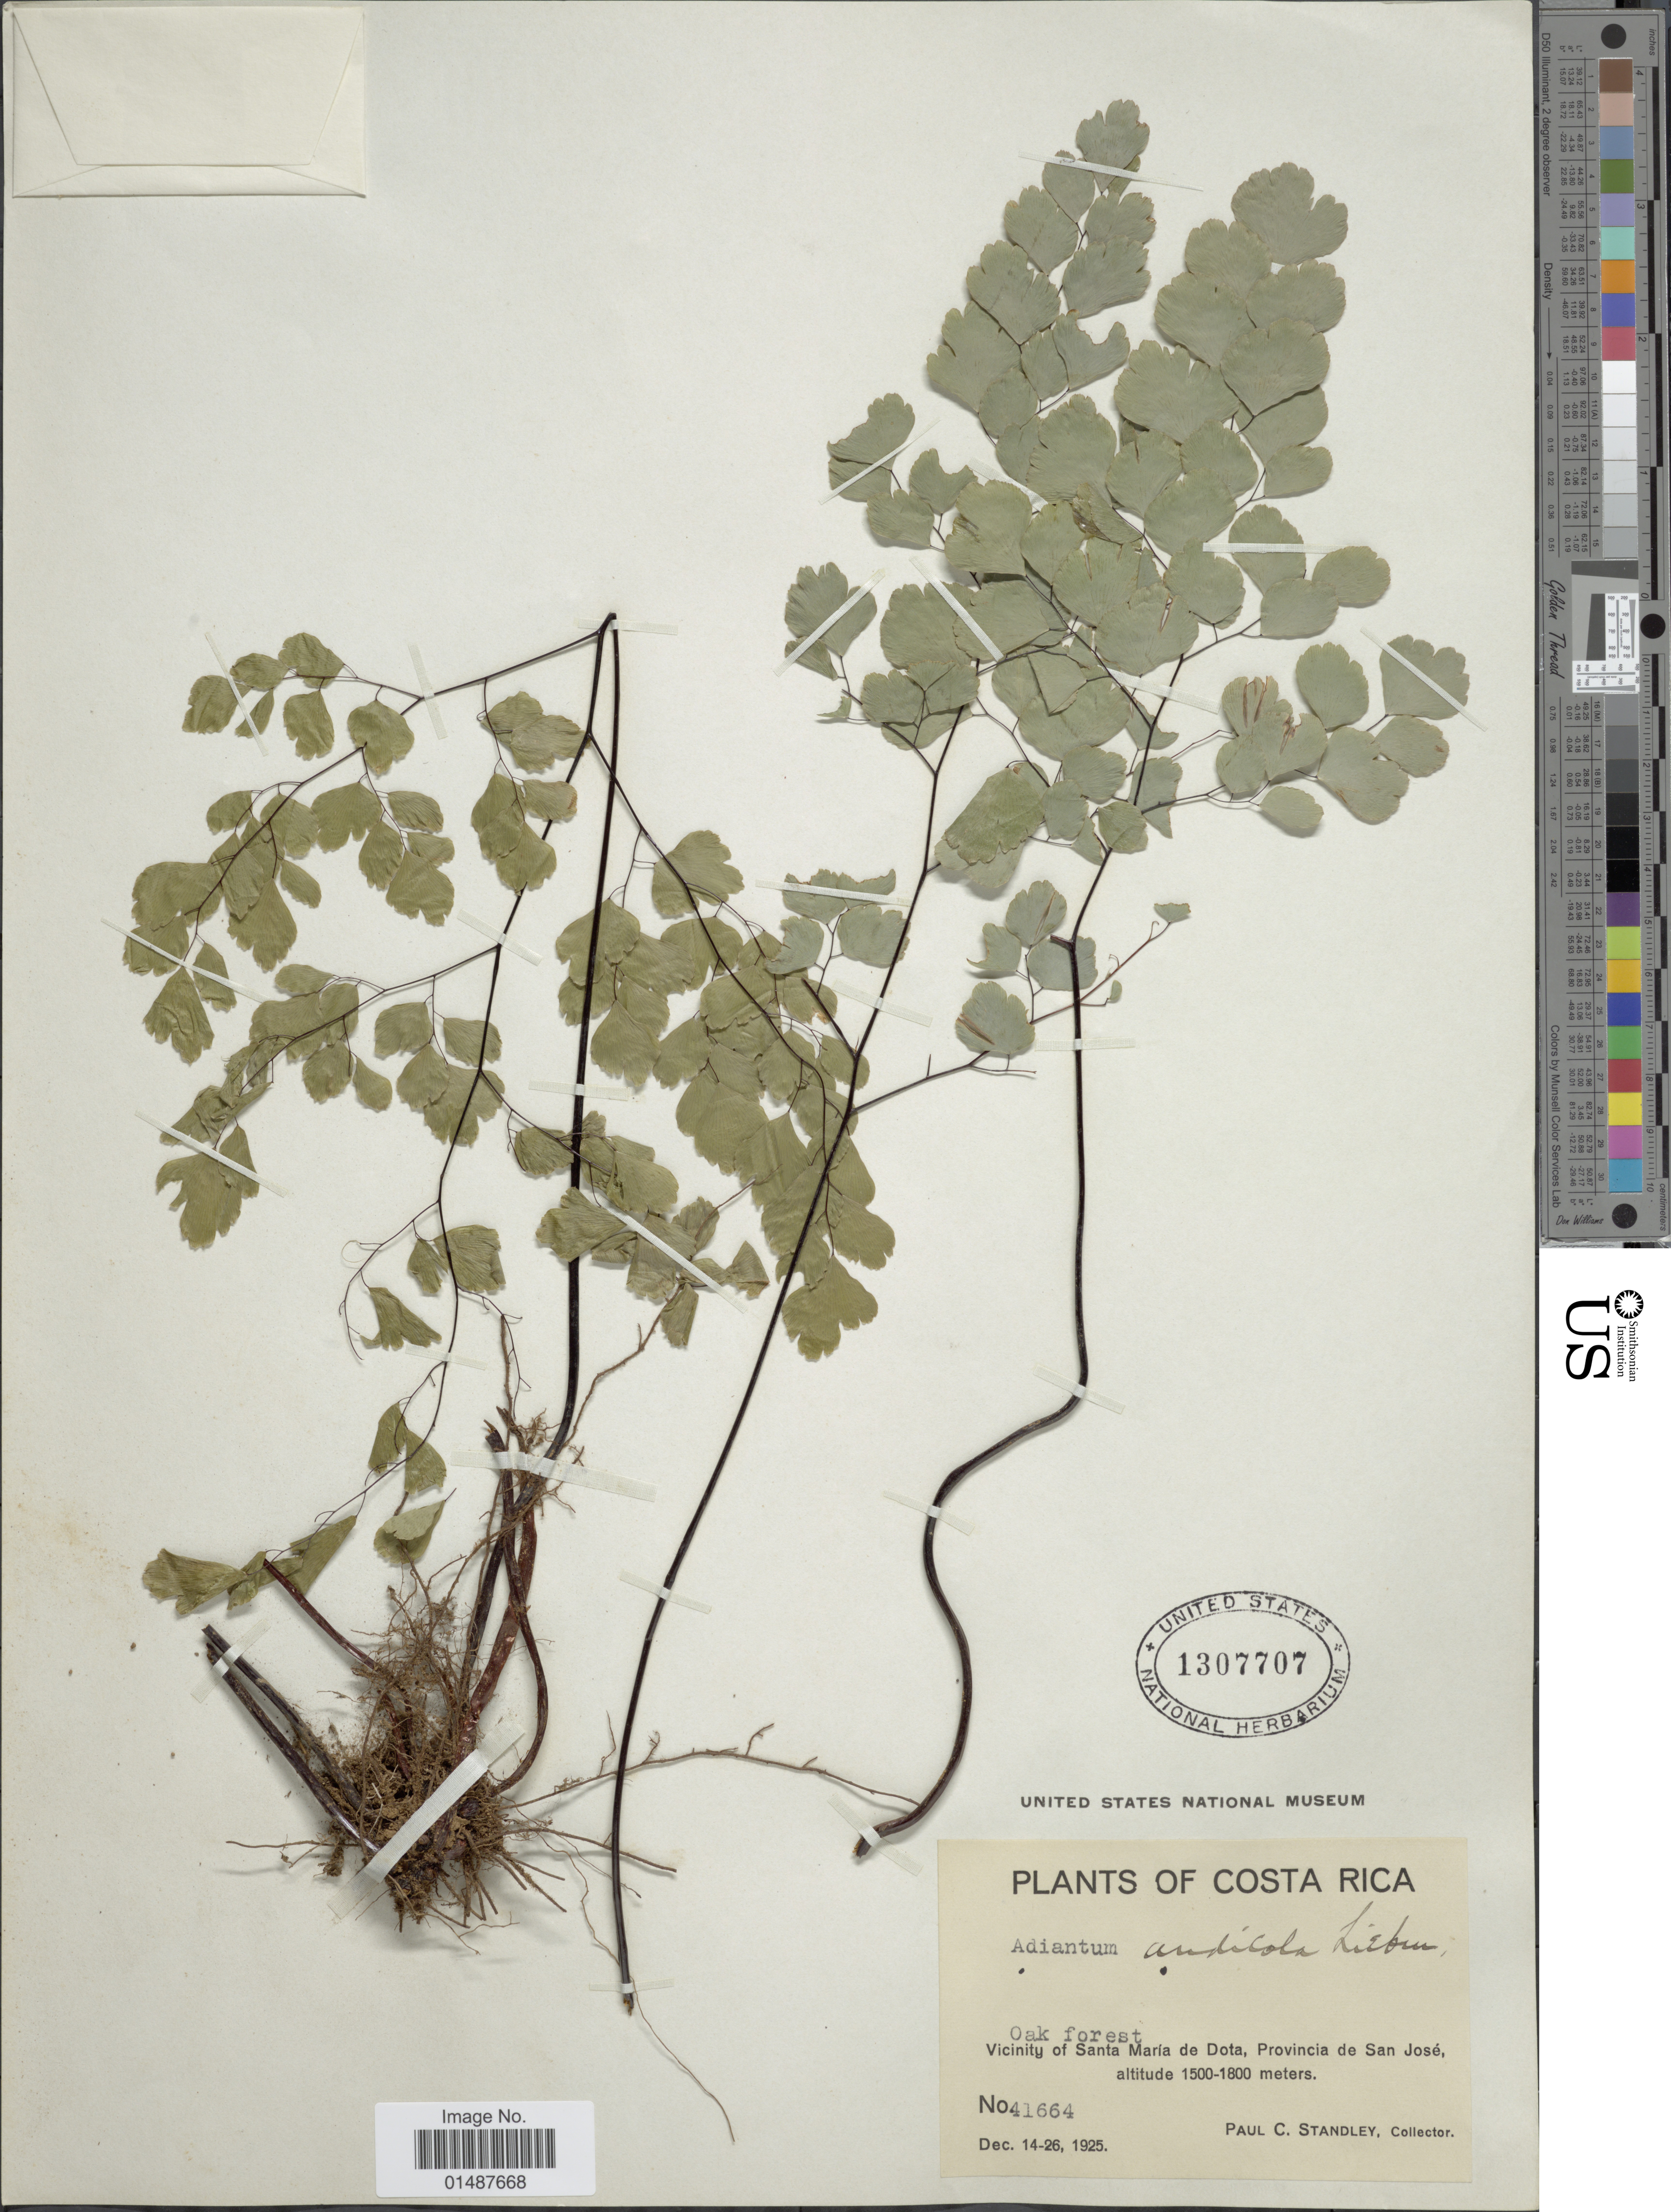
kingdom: Plantae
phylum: Tracheophyta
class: Polypodiopsida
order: Polypodiales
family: Pteridaceae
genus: Adiantum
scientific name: Adiantum andicola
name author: Liebm.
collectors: P. C. Standley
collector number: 41664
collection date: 1925-12-14/1925-12-26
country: Costa Rica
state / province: San José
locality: Vicinity of Santa Maria de Dota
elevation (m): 1500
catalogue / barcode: US 1307707